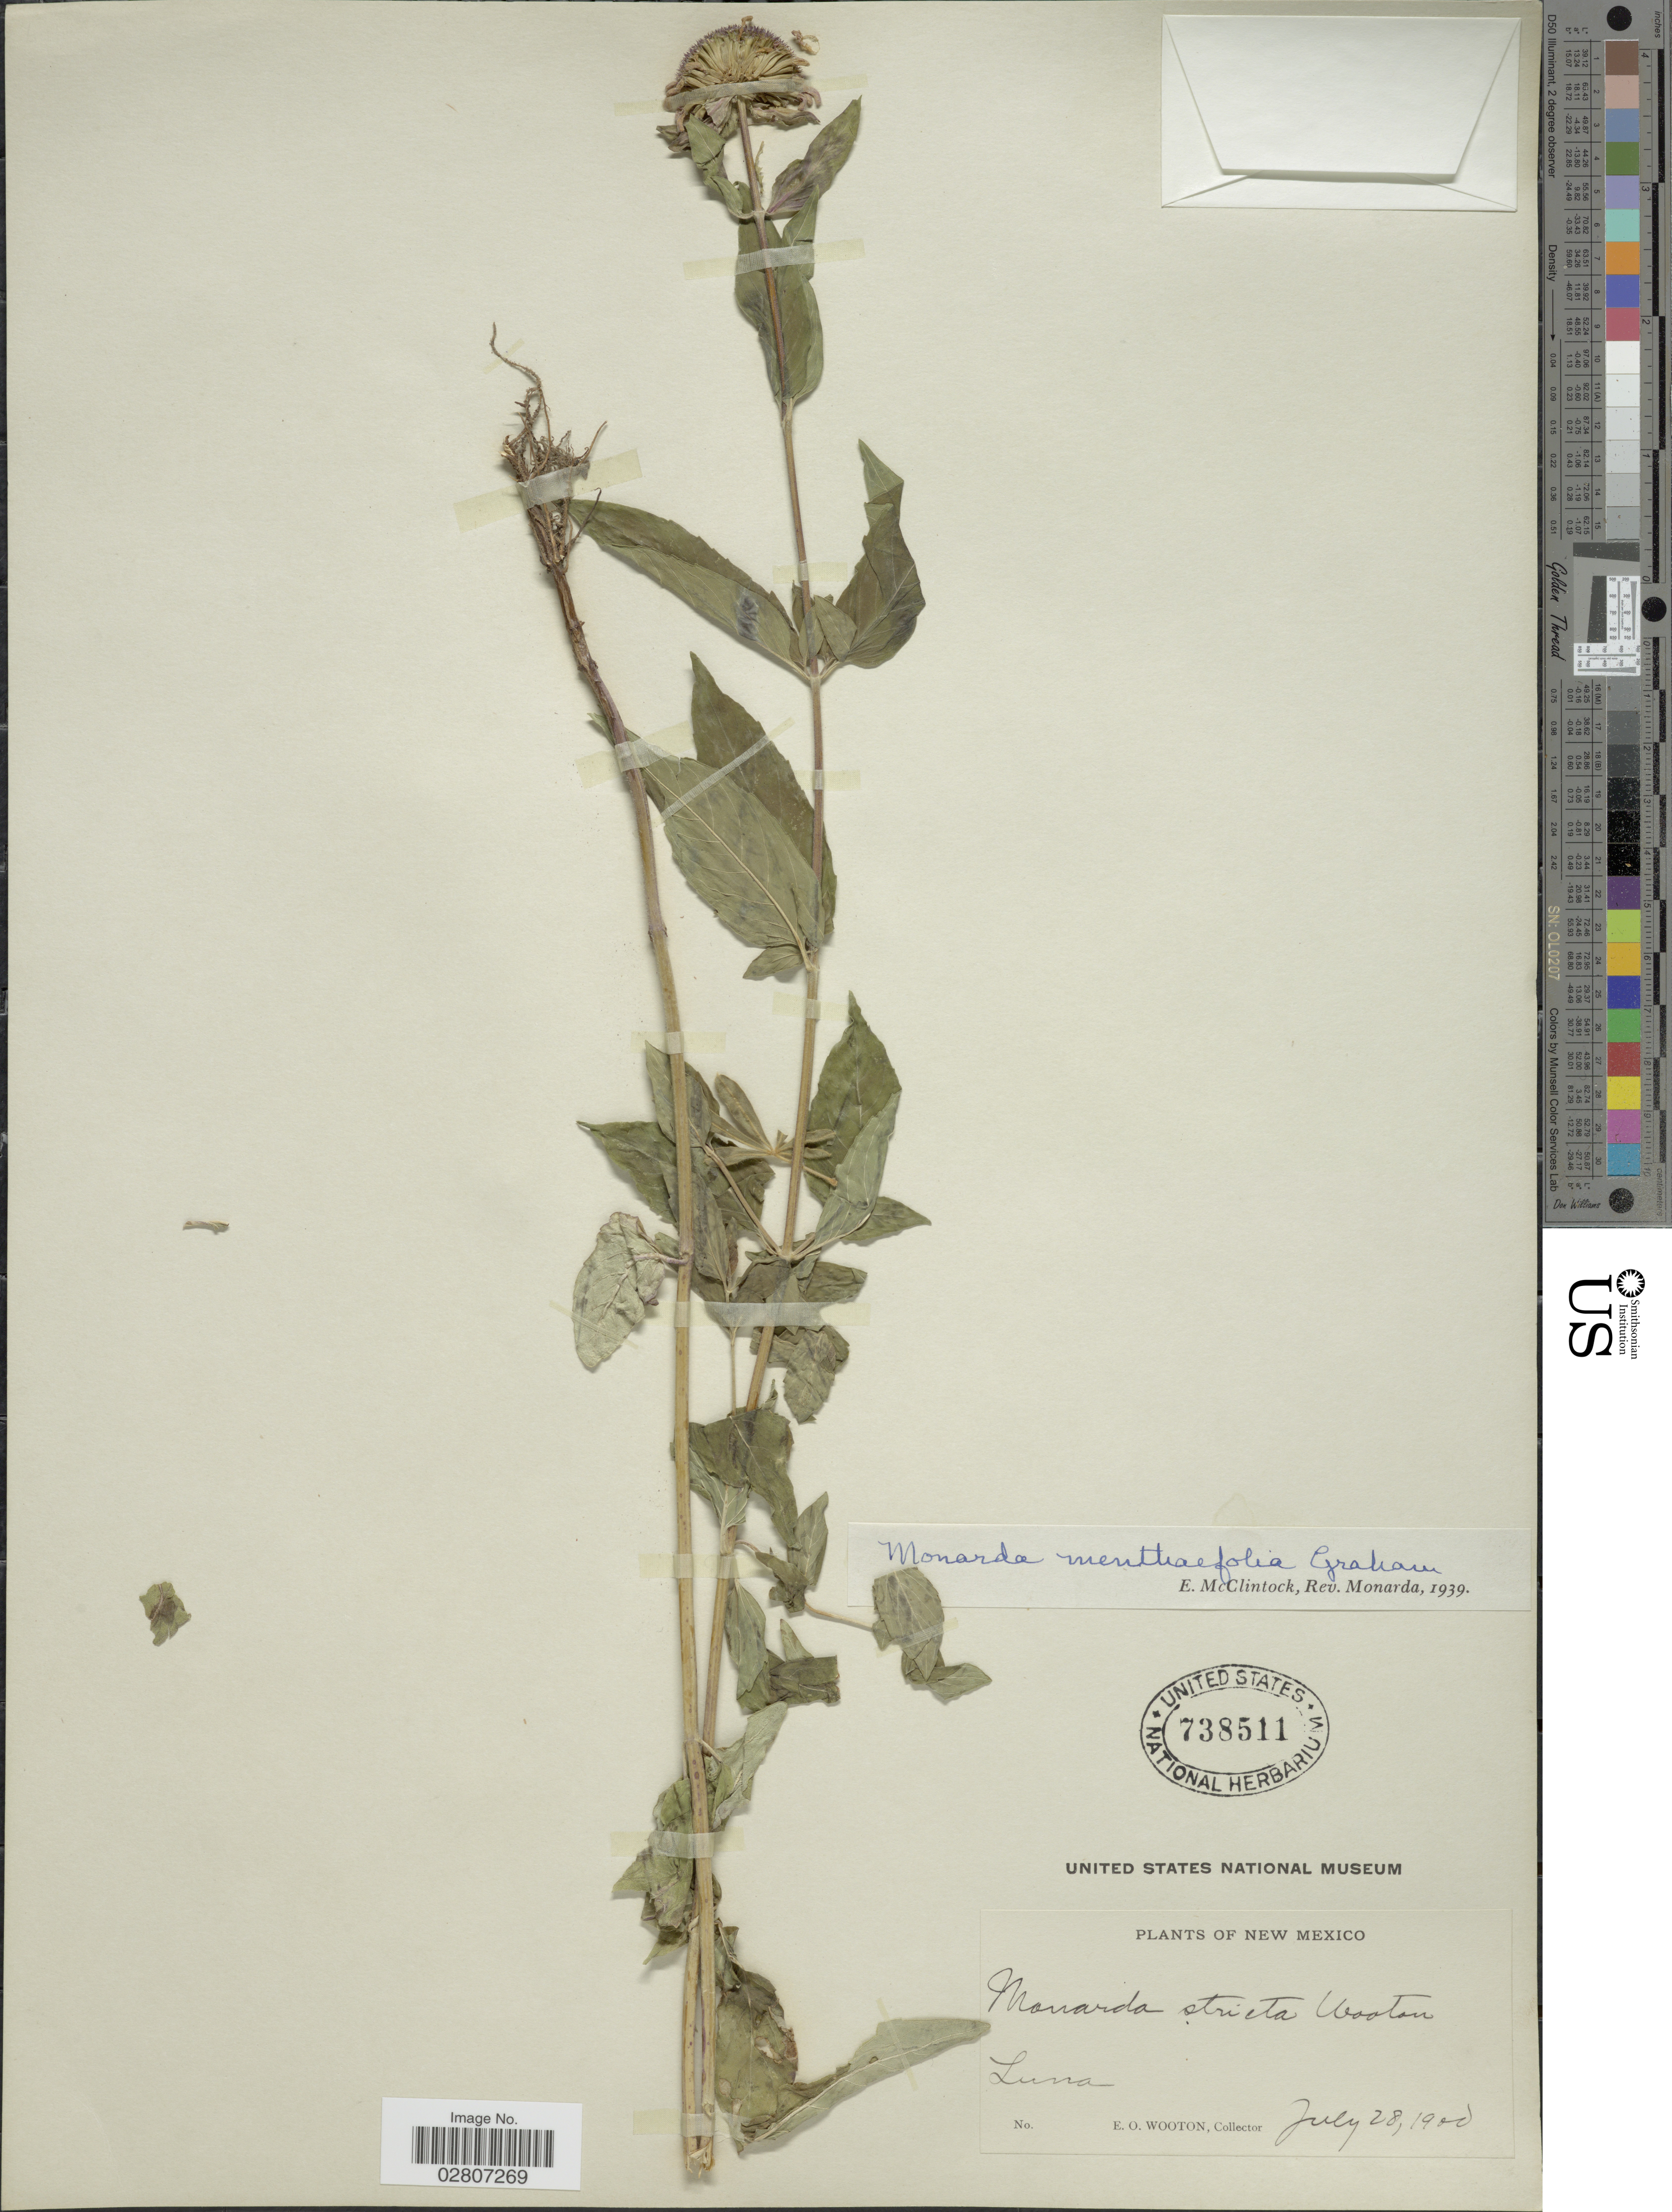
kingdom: Plantae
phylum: Tracheophyta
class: Magnoliopsida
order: Lamiales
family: Lamiaceae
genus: Monarda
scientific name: Monarda fistulosa var. menthifolia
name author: (Graham) Fernald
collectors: E. O. Wooton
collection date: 1900-07-28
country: United States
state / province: New Mexico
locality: Luna.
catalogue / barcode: US 738511